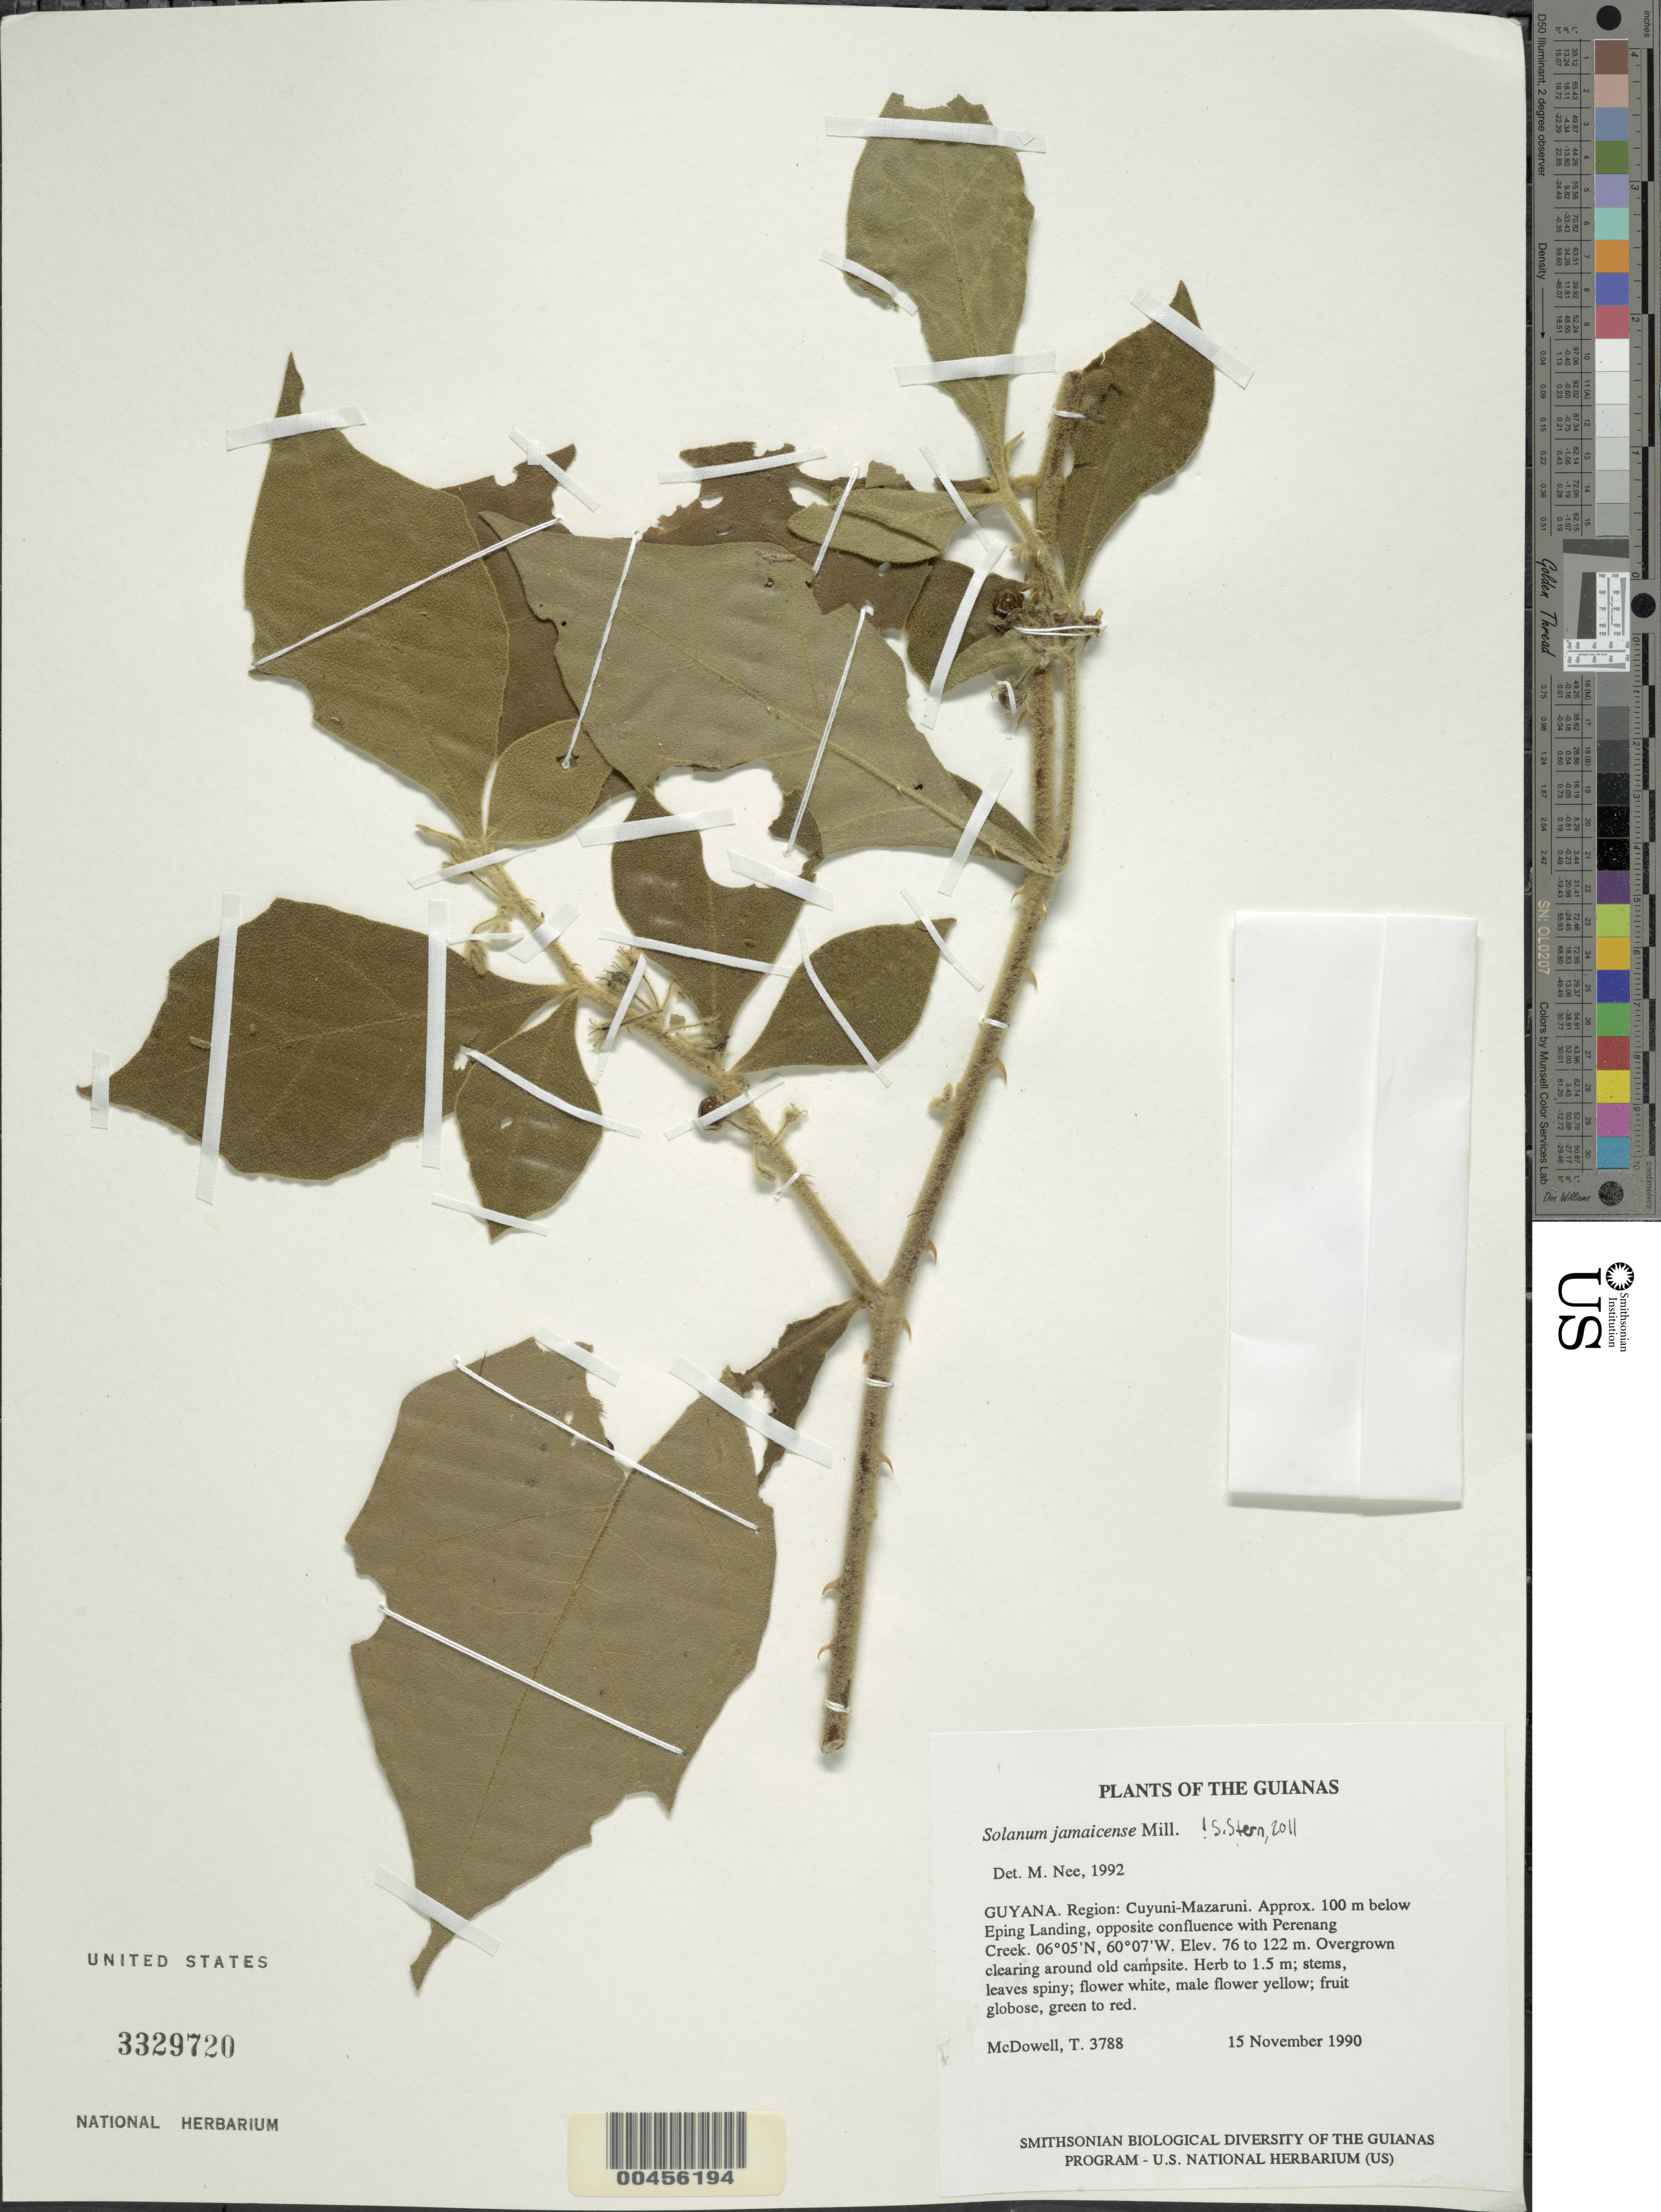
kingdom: Plantae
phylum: Tracheophyta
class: Magnoliopsida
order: Solanales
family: Solanaceae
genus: Solanum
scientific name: Solanum jamaicense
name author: Mill.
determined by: Nee, Michael H.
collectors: T. McDowell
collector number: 3788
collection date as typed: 11 Nov 1990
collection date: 1990-11-11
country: Guyana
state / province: Cuyuni-Mazaruni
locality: Approx. 100 m below Eping Landing, opposite confluence with Perenang Creek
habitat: Overgrown clearing around old campsite.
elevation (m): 76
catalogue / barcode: US 3329720